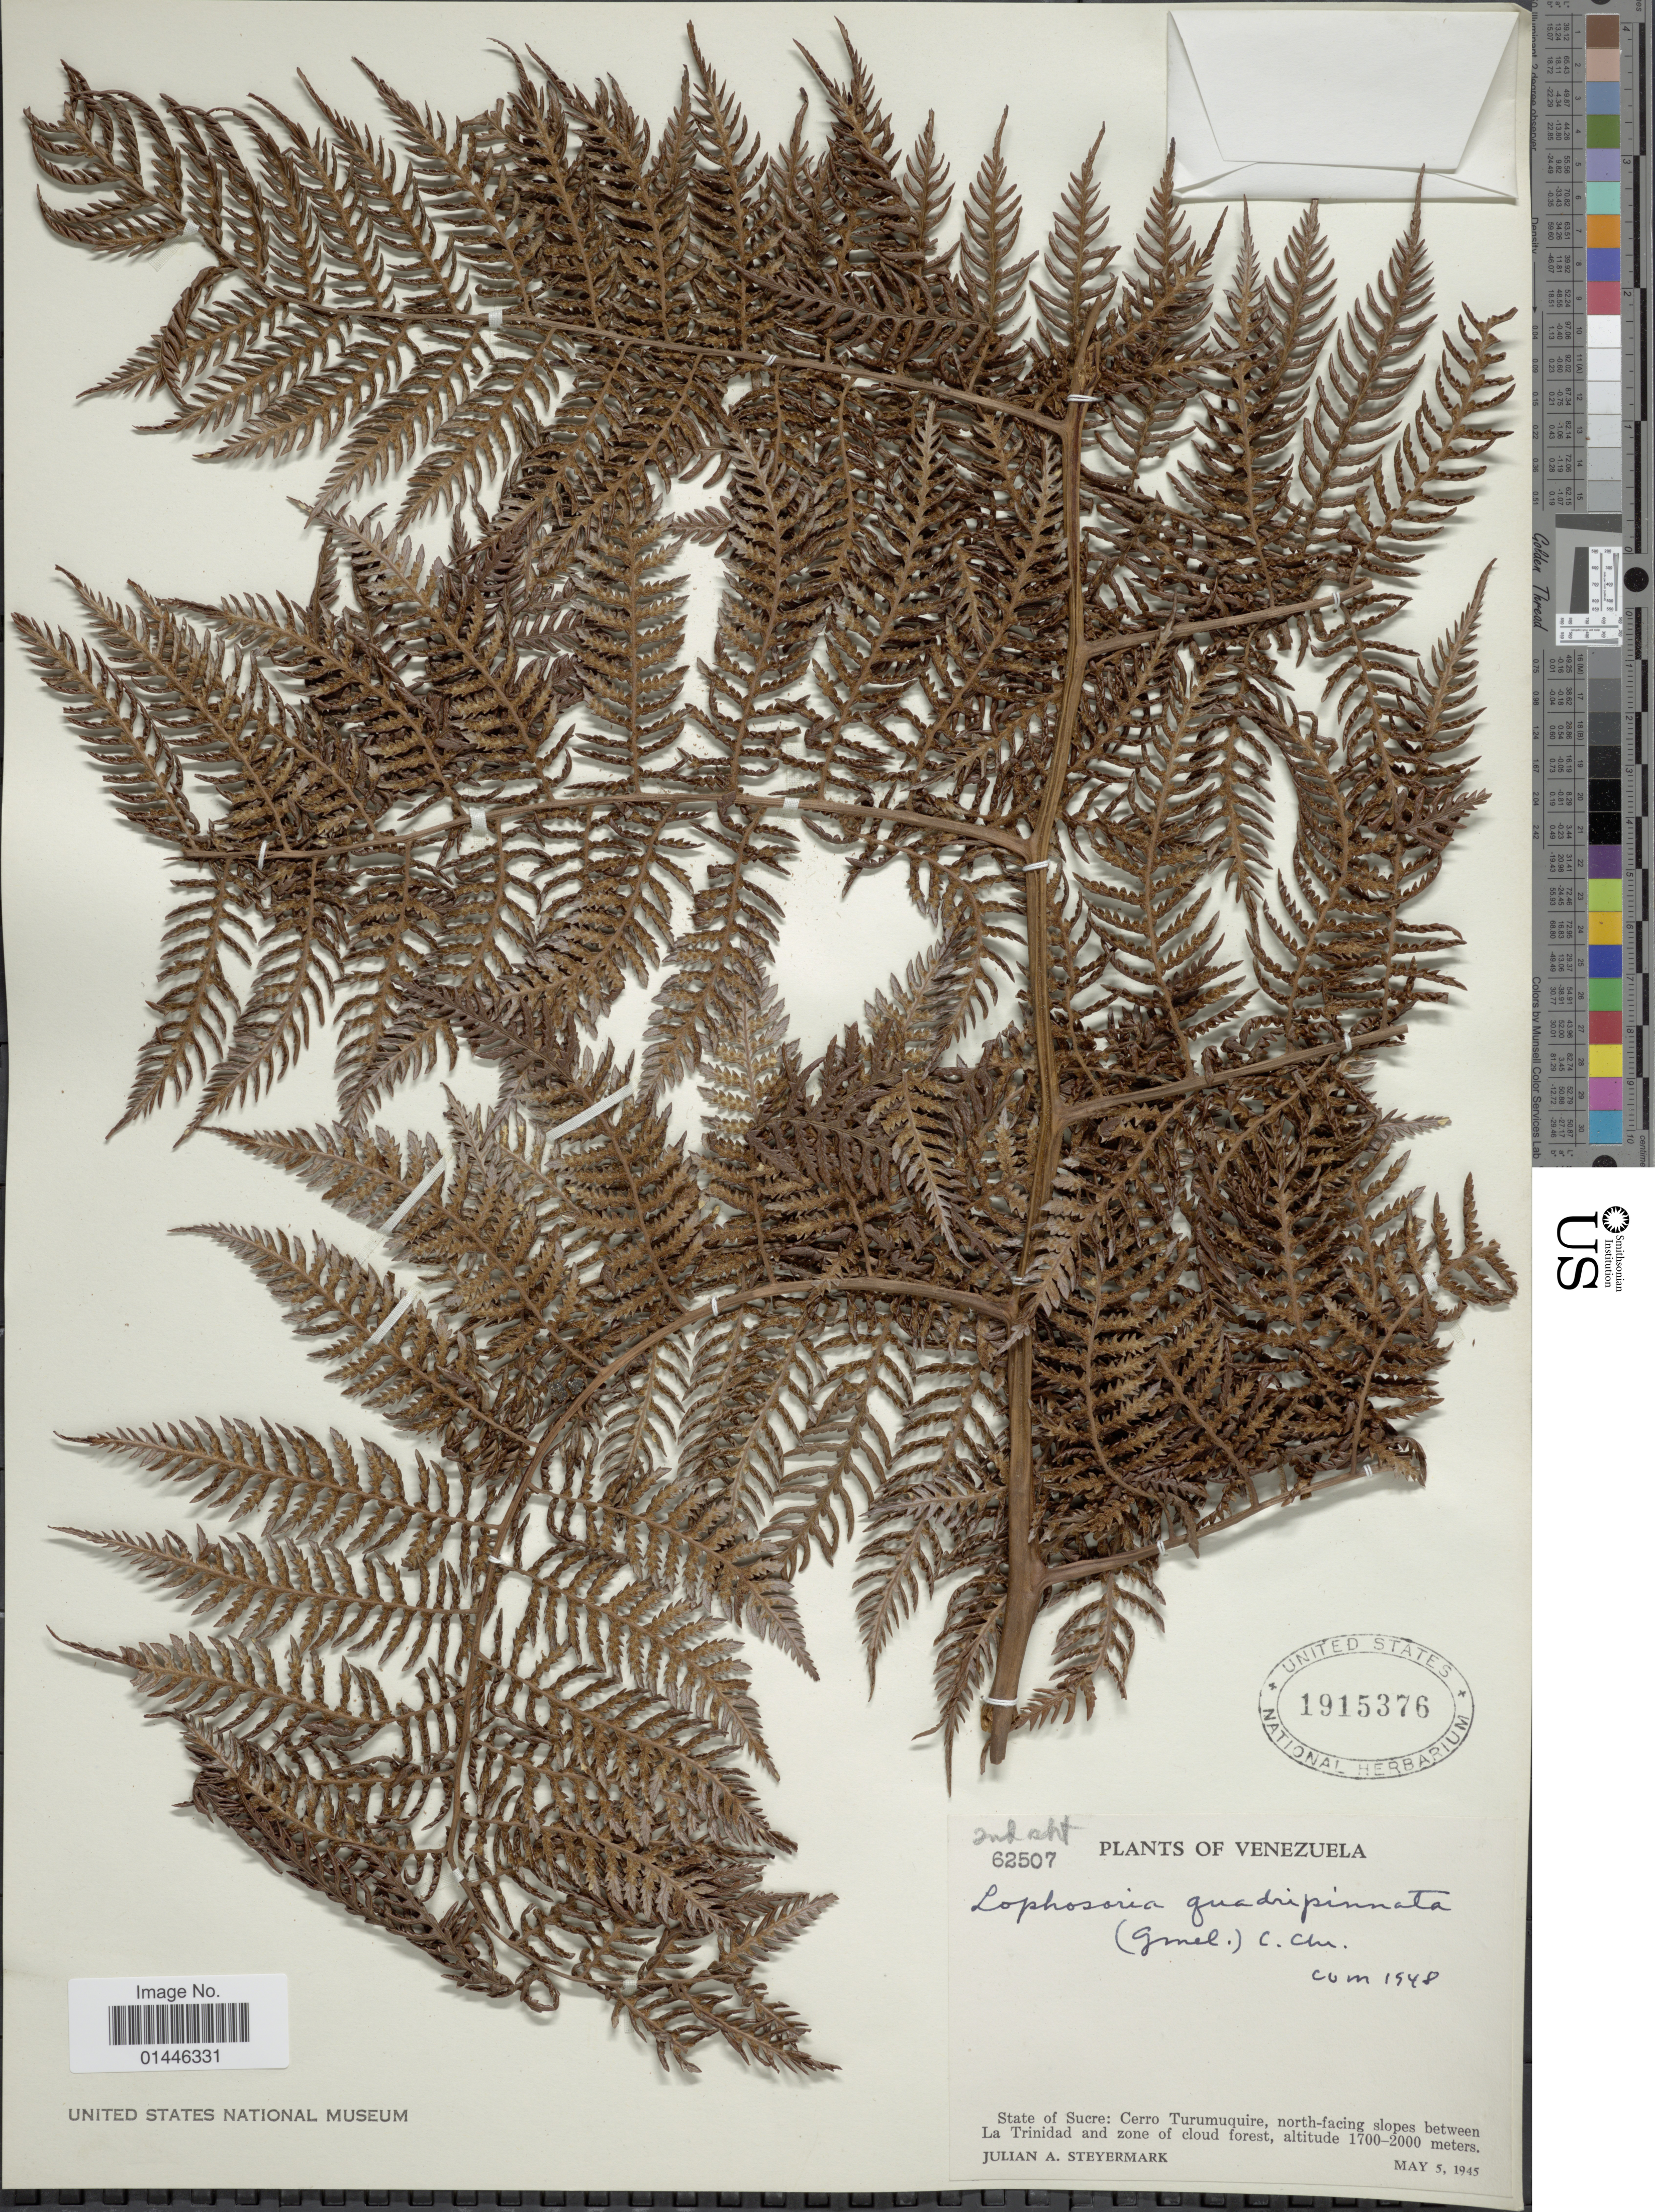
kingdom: Plantae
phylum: Tracheophyta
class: Polypodiopsida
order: Cyatheales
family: Dicksoniaceae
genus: Lophosoria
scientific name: Lophosoria quadripinnata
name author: (J.F. Gmel.) C. Chr.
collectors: J. Steyermark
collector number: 62507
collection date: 1945-05-05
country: Venezuela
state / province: Sucre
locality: Cerro Turmuquire, north-facing slopes between La Trinidad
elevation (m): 1700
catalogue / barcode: US 1915376